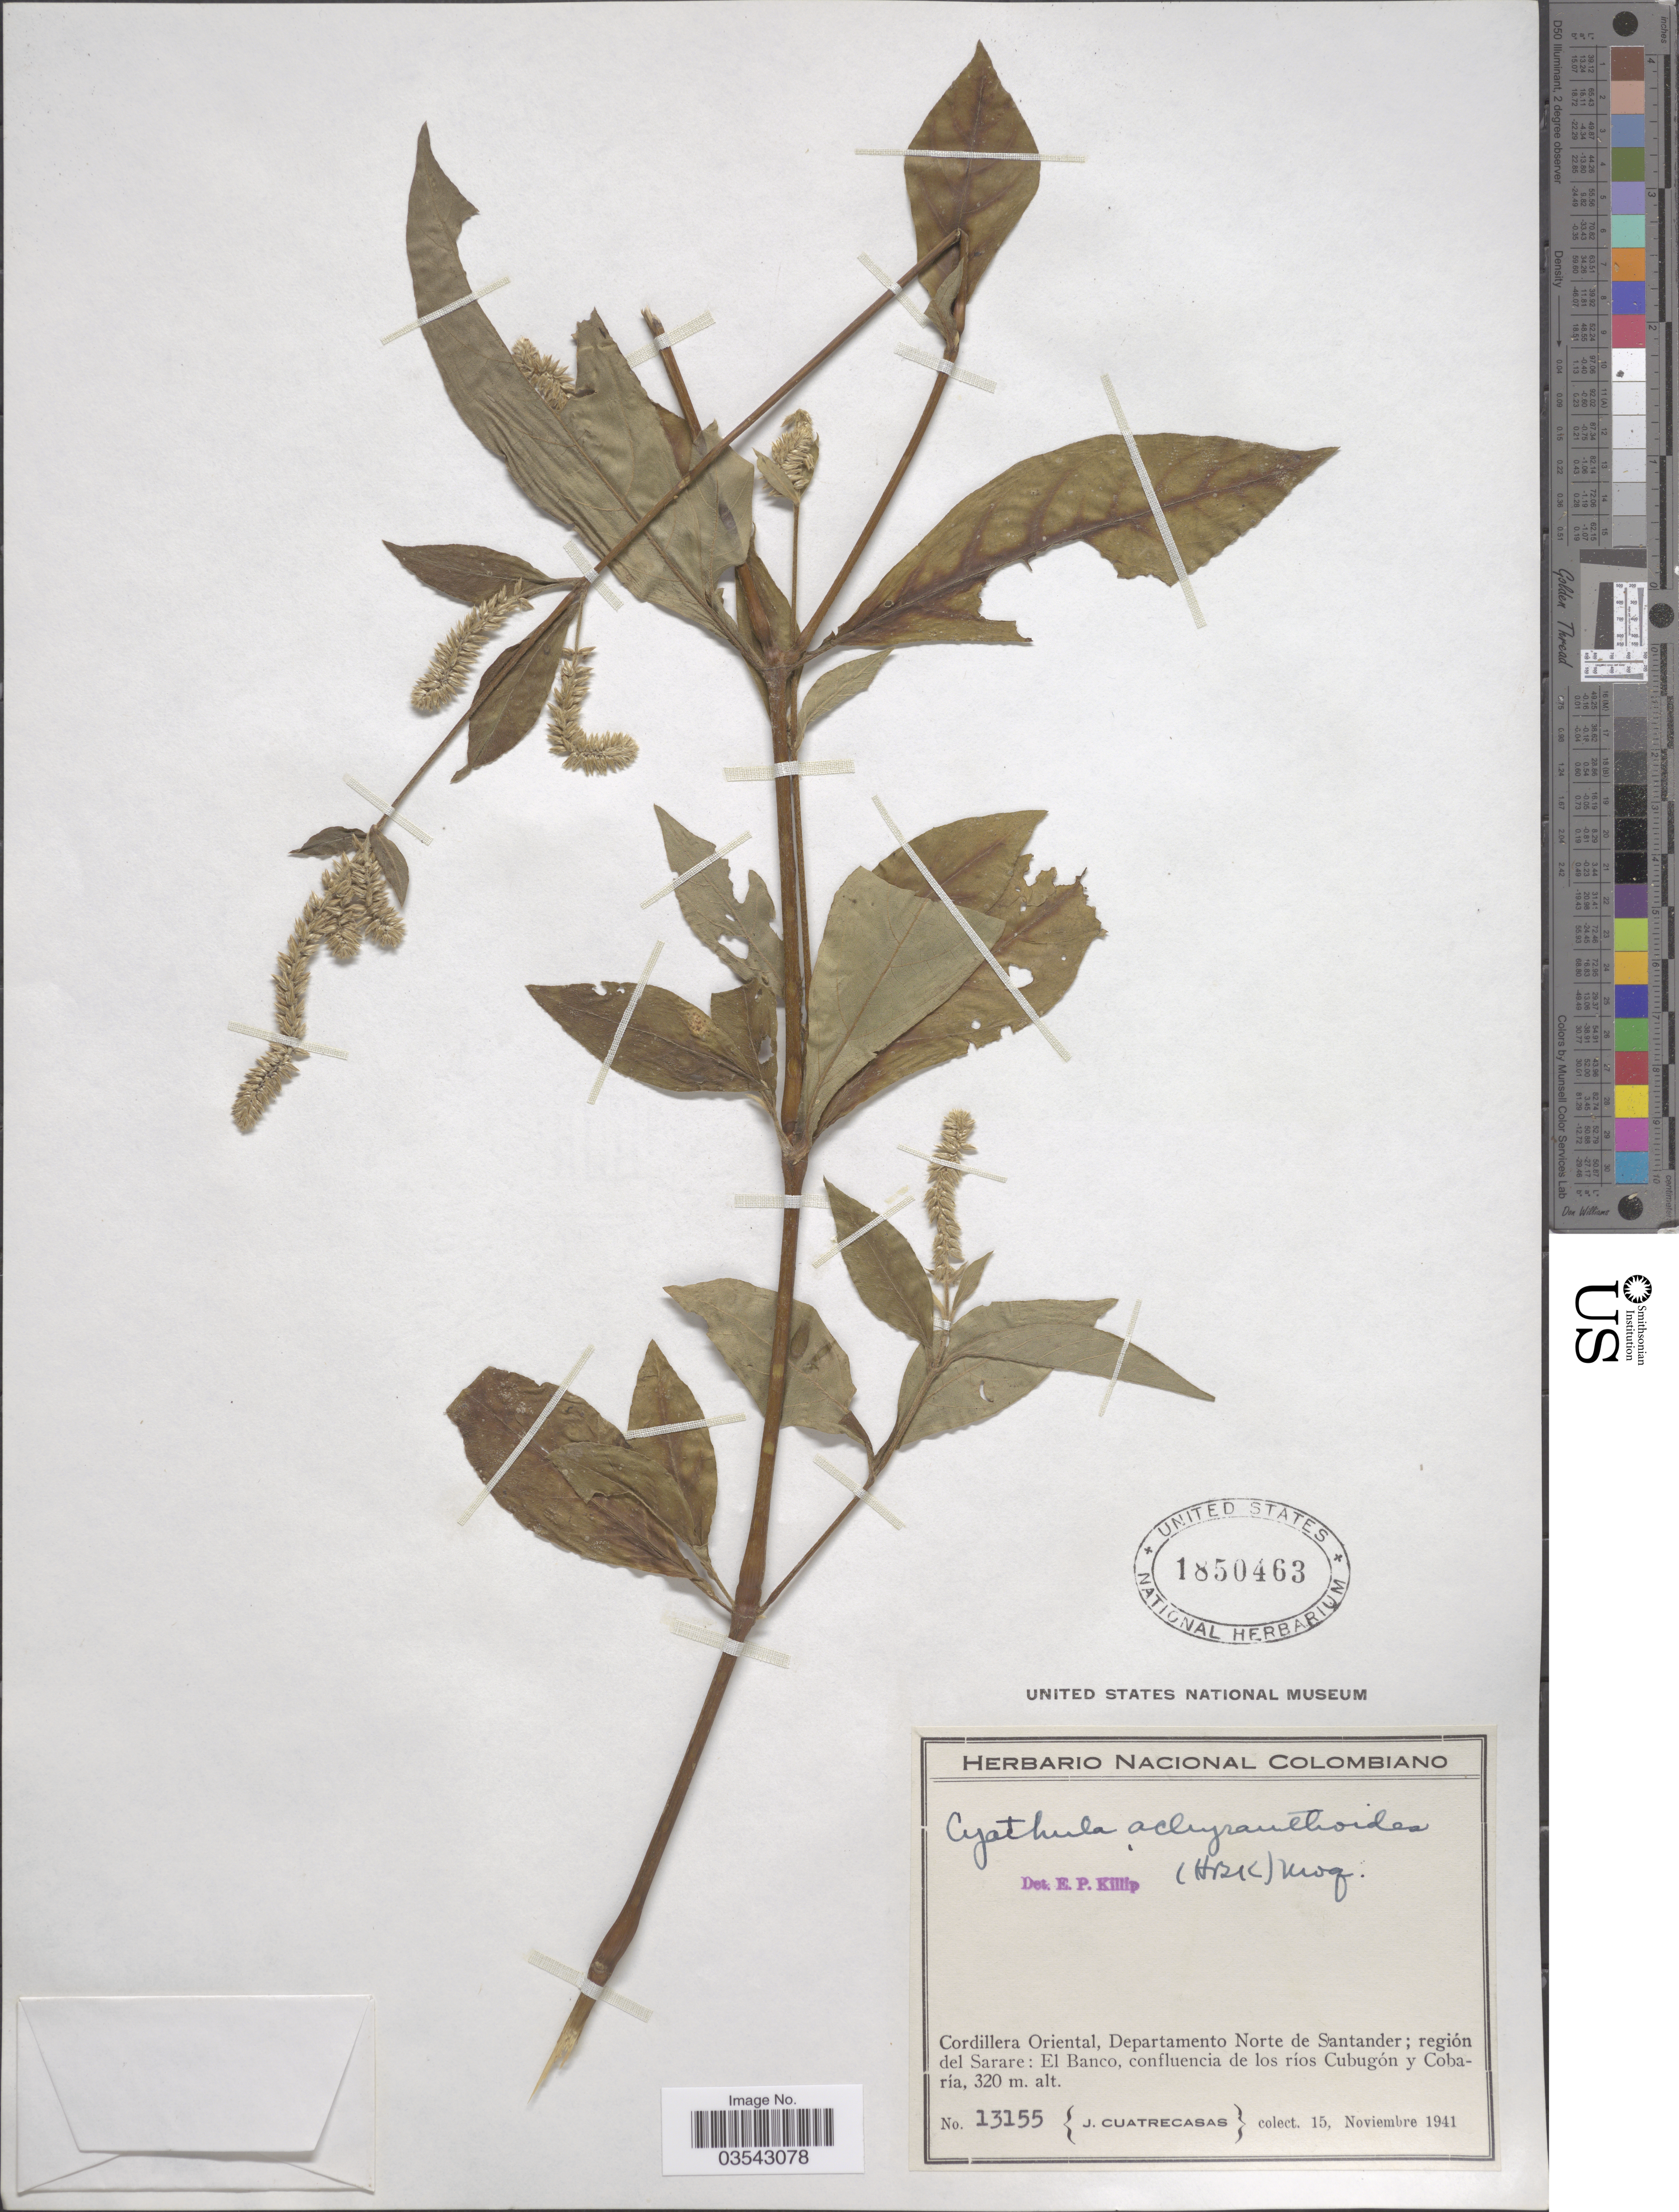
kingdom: Plantae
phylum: Tracheophyta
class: Magnoliopsida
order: Caryophyllales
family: Amaranthaceae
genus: Cyathula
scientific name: Cyathula achyranthoides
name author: (Kunth) Moq.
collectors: J. Cuatrecasas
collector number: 13155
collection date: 1941-11-15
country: Colombia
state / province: Norte de Santander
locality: Cordillera Oriental, Departamento Norte de Santander; región del Sarare: El Banco, confluencia de los ríos Cubugón y Cobaría.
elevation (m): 320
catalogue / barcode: US 1850463